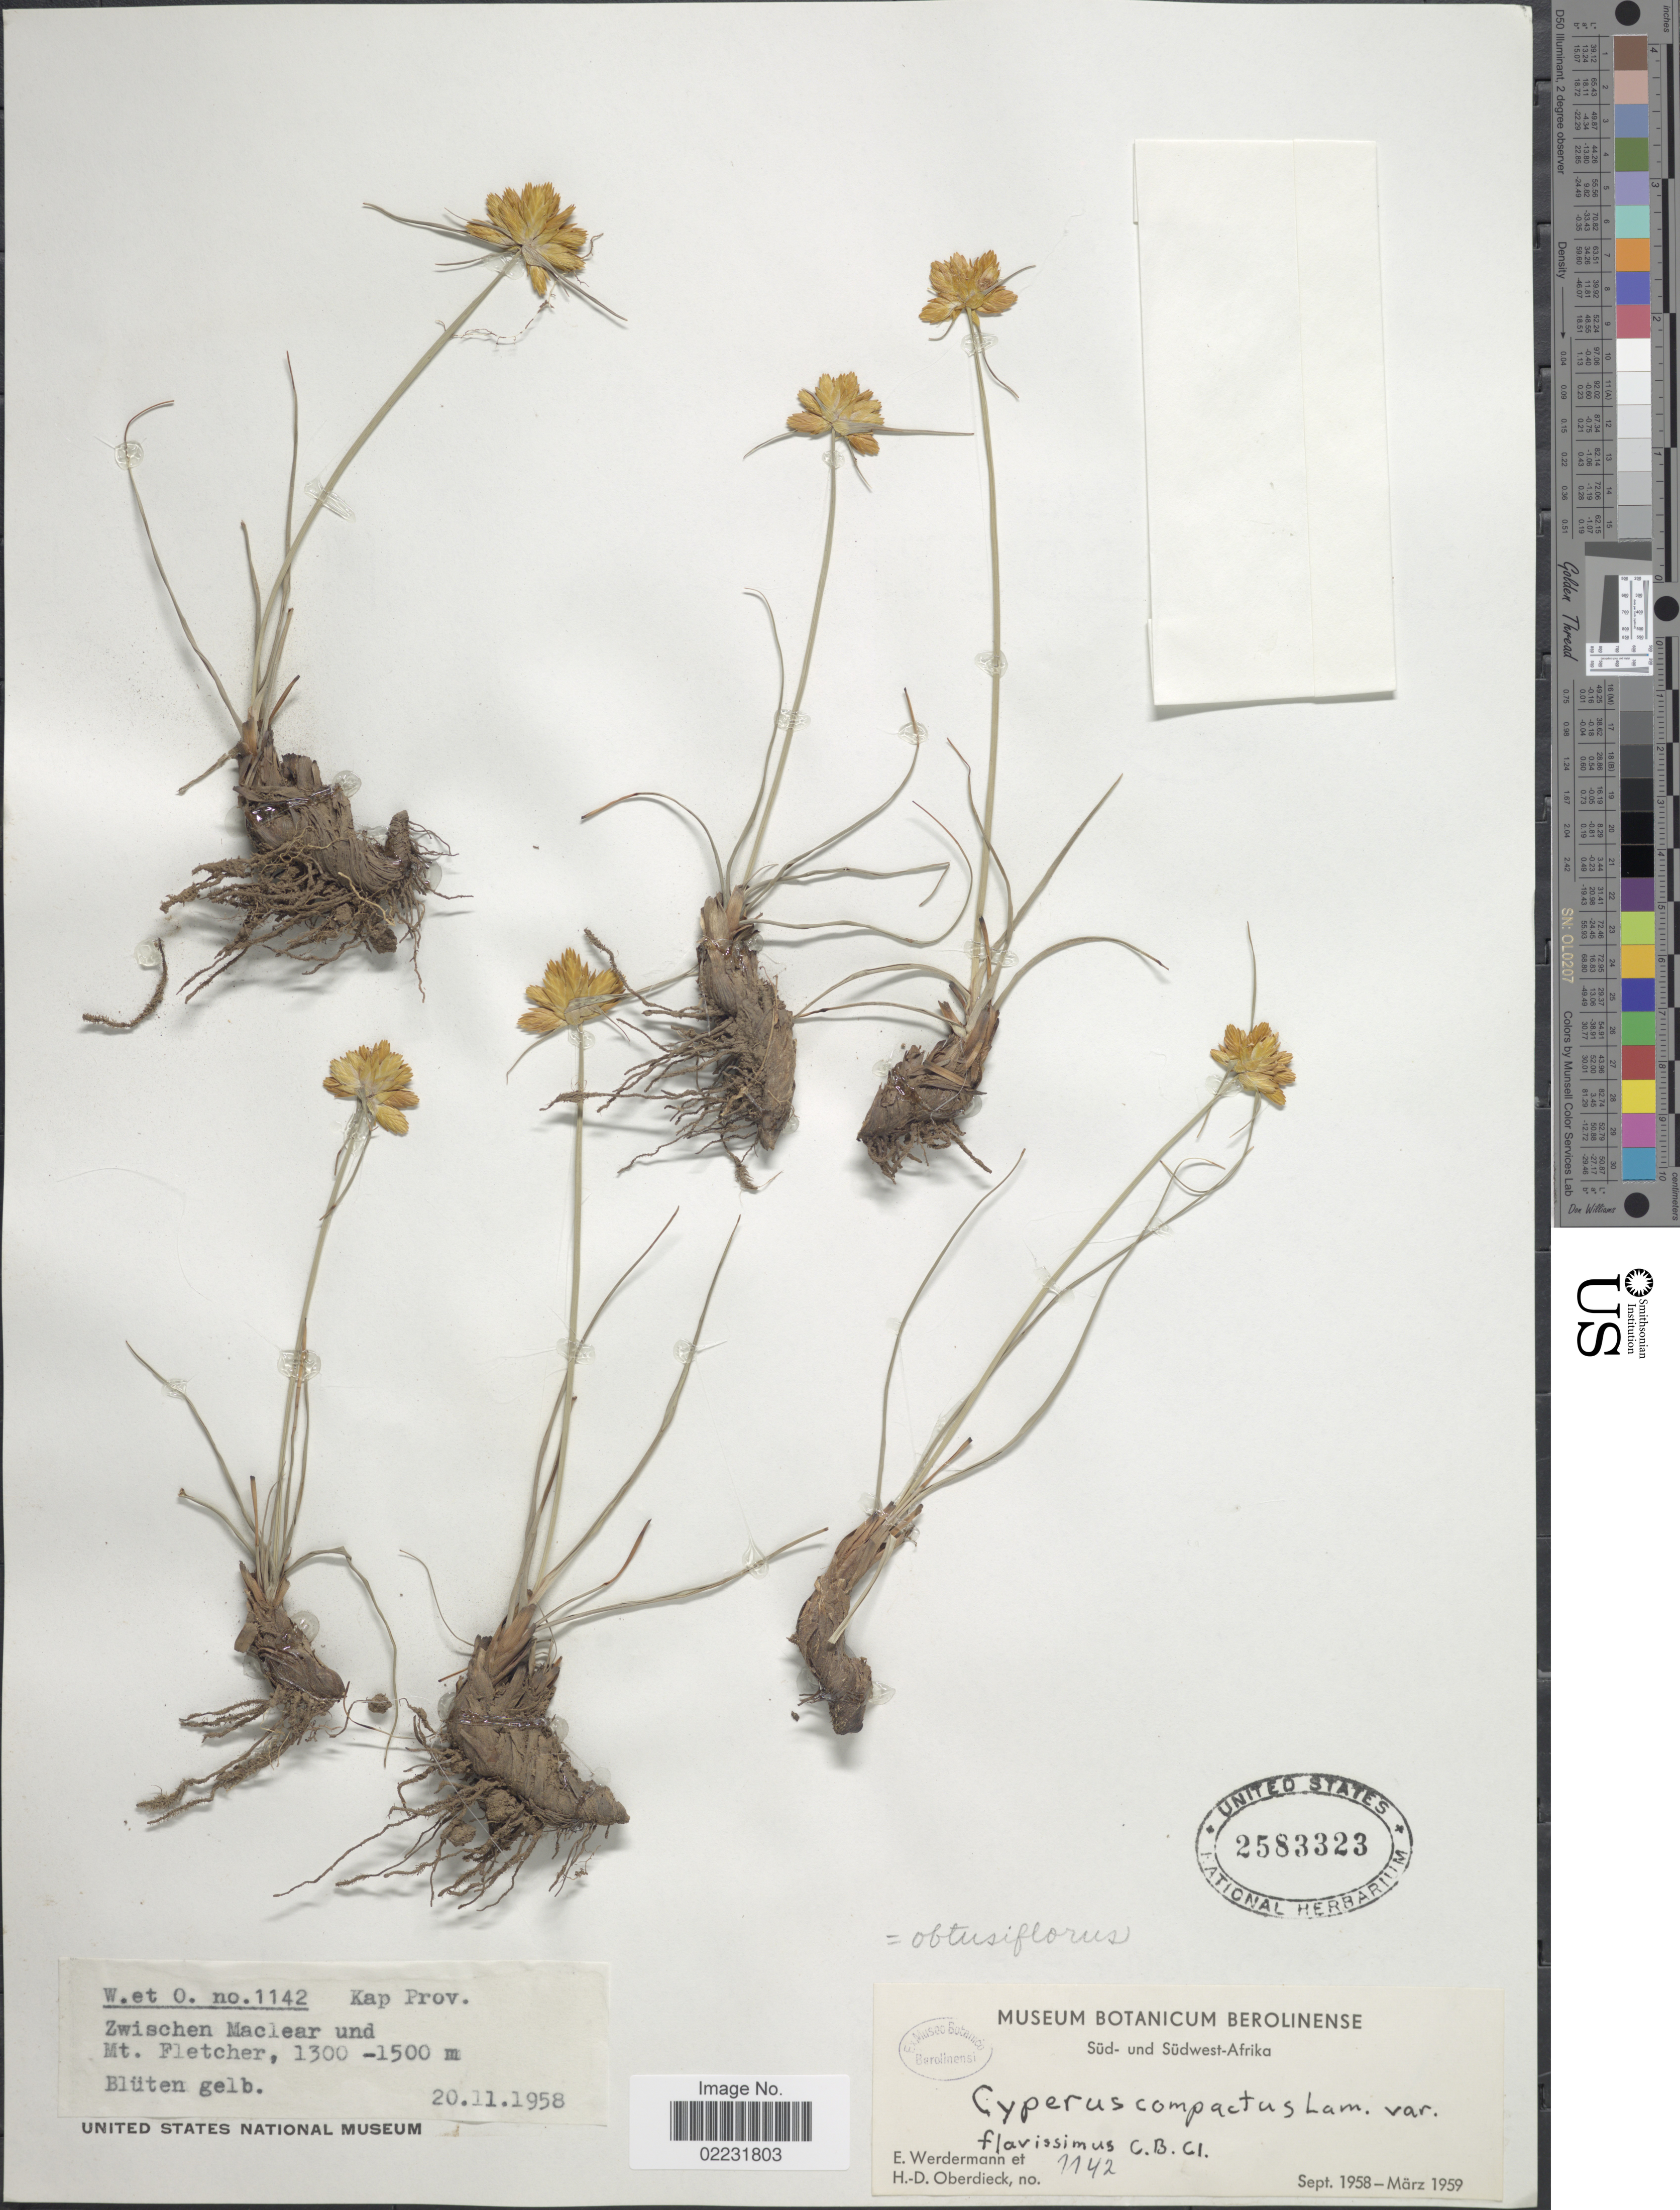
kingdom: Plantae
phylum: Tracheophyta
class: Liliopsida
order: Poales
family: Cyperaceae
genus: Cyperus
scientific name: Cyperus obtusiflorus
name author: Vahl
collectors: E. Werdermann & H. Oberdieck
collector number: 1142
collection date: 1958-09/1959-03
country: South Africa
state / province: Eastern Cape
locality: Kap Prov., Zwischen Maclear und Mt. Fletcher, Sud-und Sudwest-Afrika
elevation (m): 1300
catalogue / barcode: US 2583323